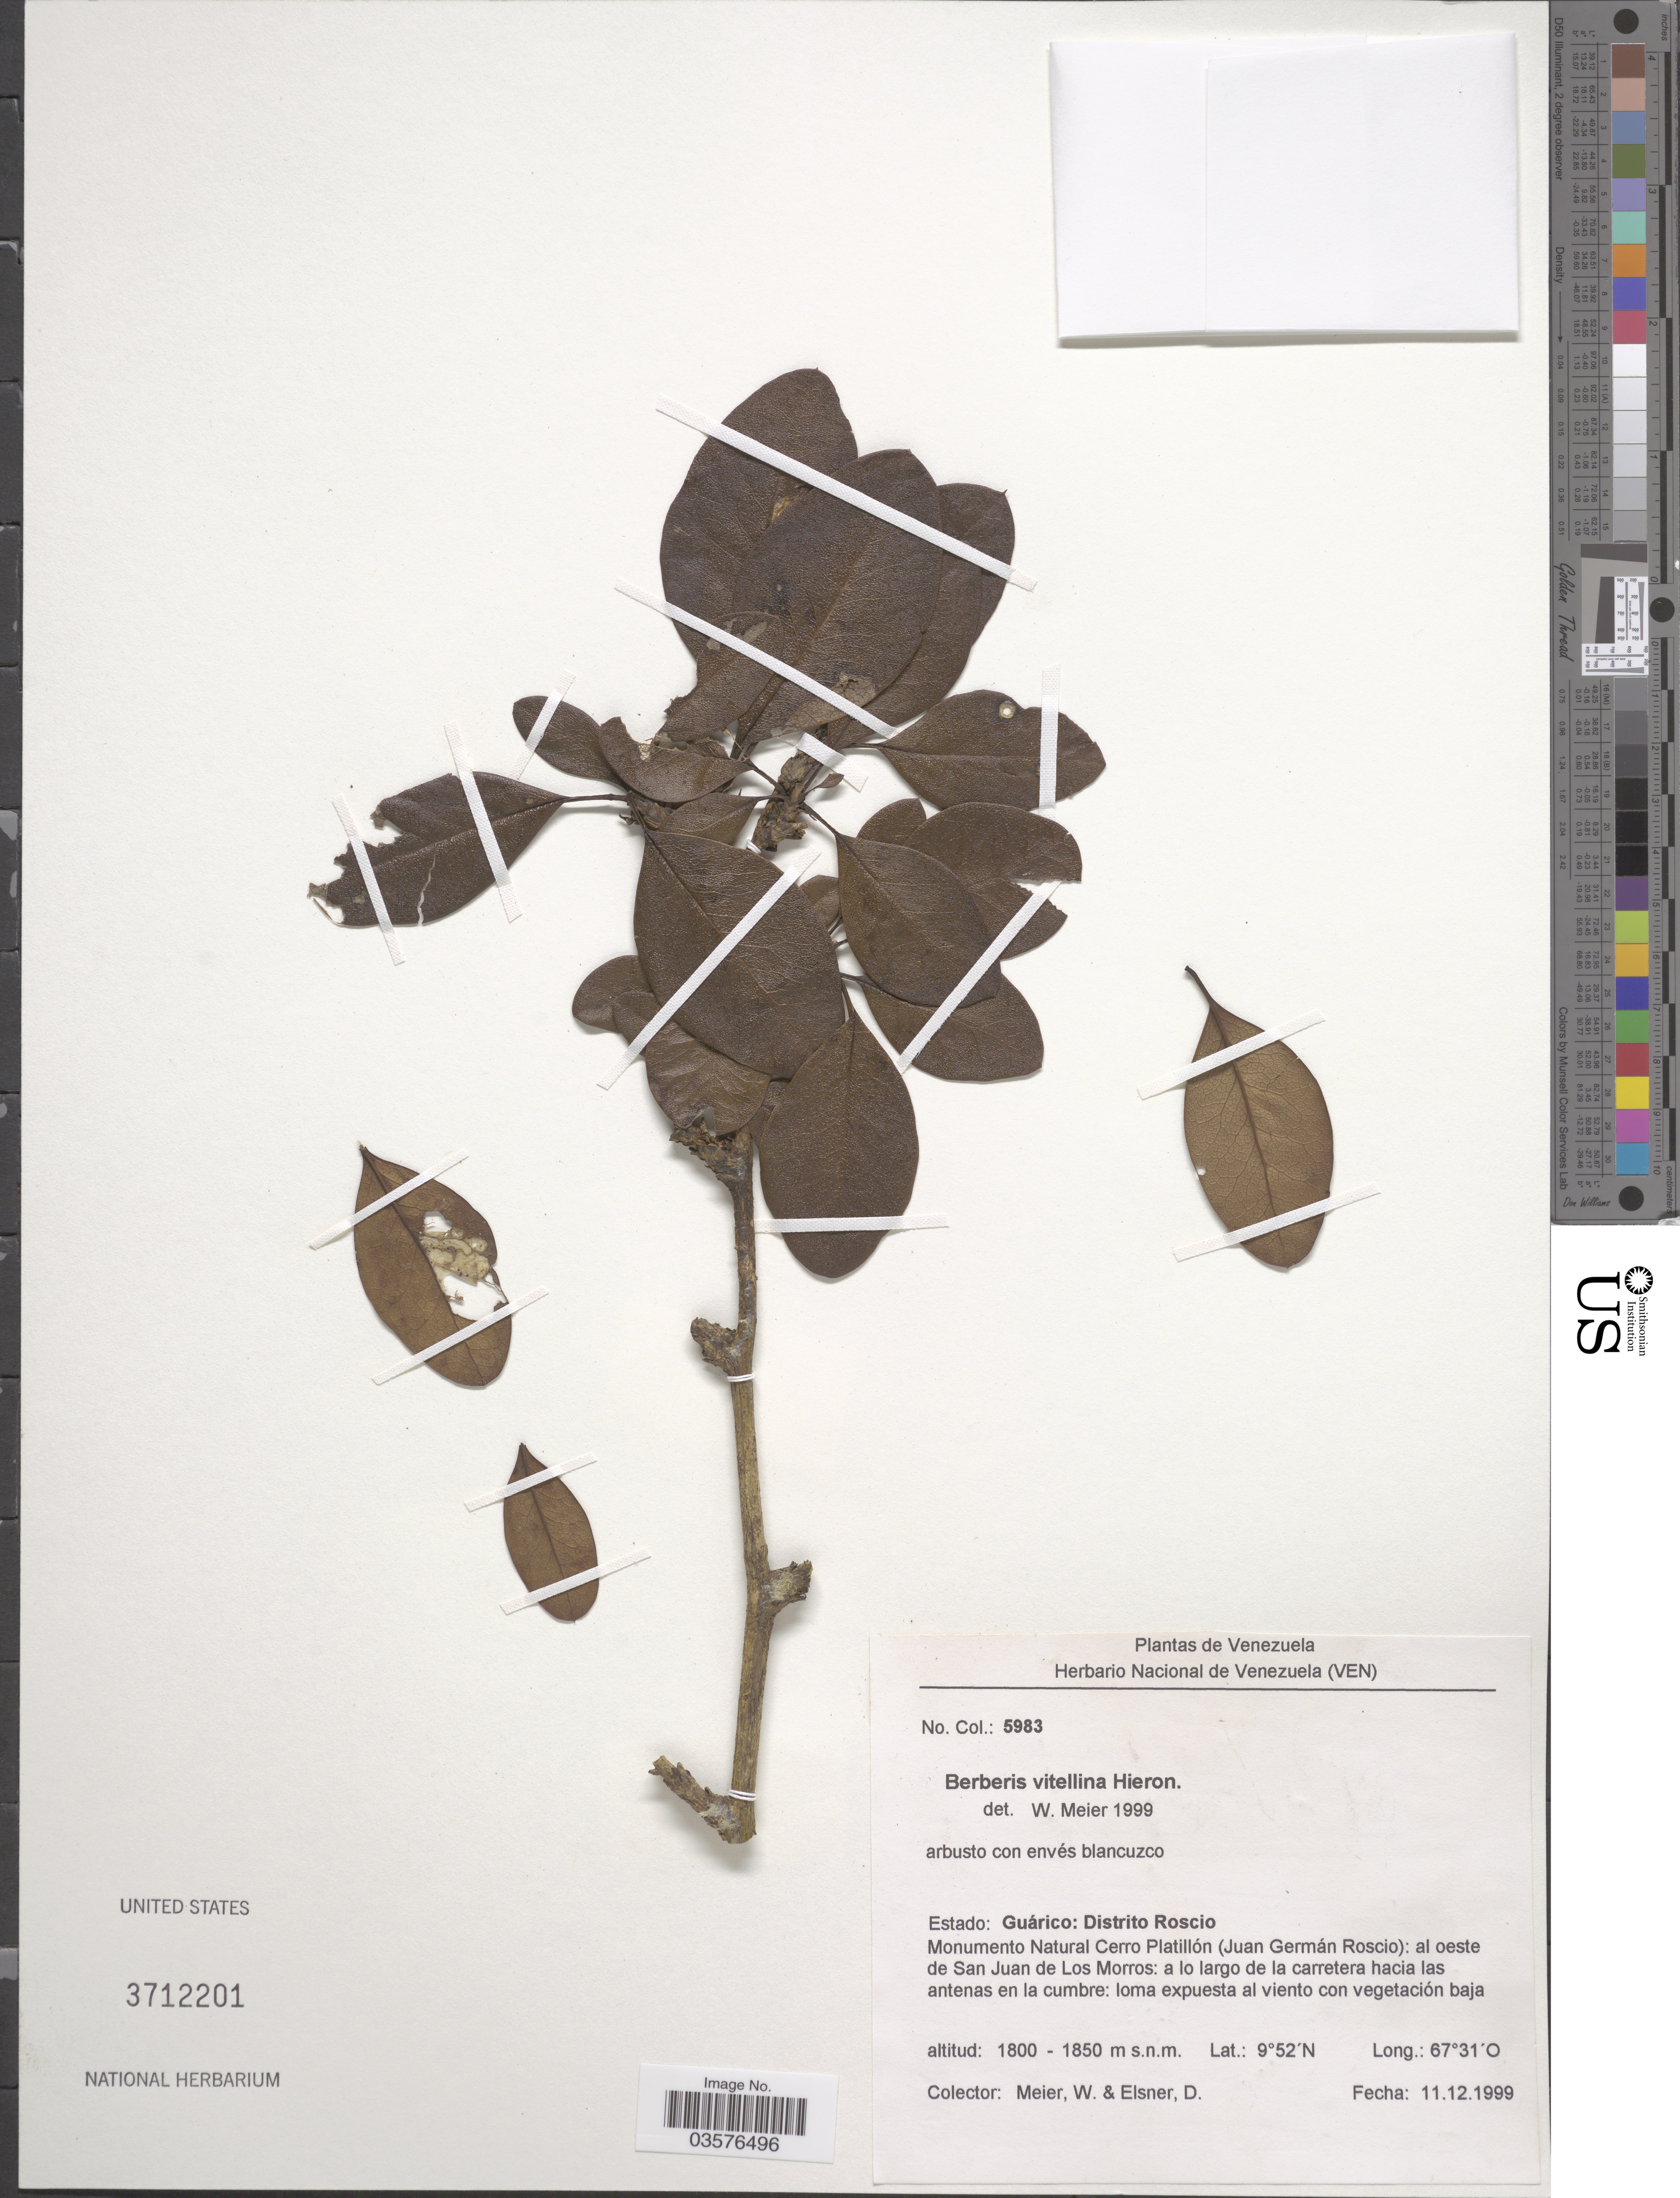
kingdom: Plantae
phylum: Tracheophyta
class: Magnoliopsida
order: Ranunculales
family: Berberidaceae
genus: Berberis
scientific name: Berberis vitellina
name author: Hieron.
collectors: W. Meier & D. Elsner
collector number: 5983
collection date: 1999-12-11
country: Venezuela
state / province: Guarico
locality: Distrito Roscio. Monumento Natural Cerro Platillón (Juan Germán Roscio): al oeste de San Juan de Los Morros.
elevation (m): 1800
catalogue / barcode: US 3712201